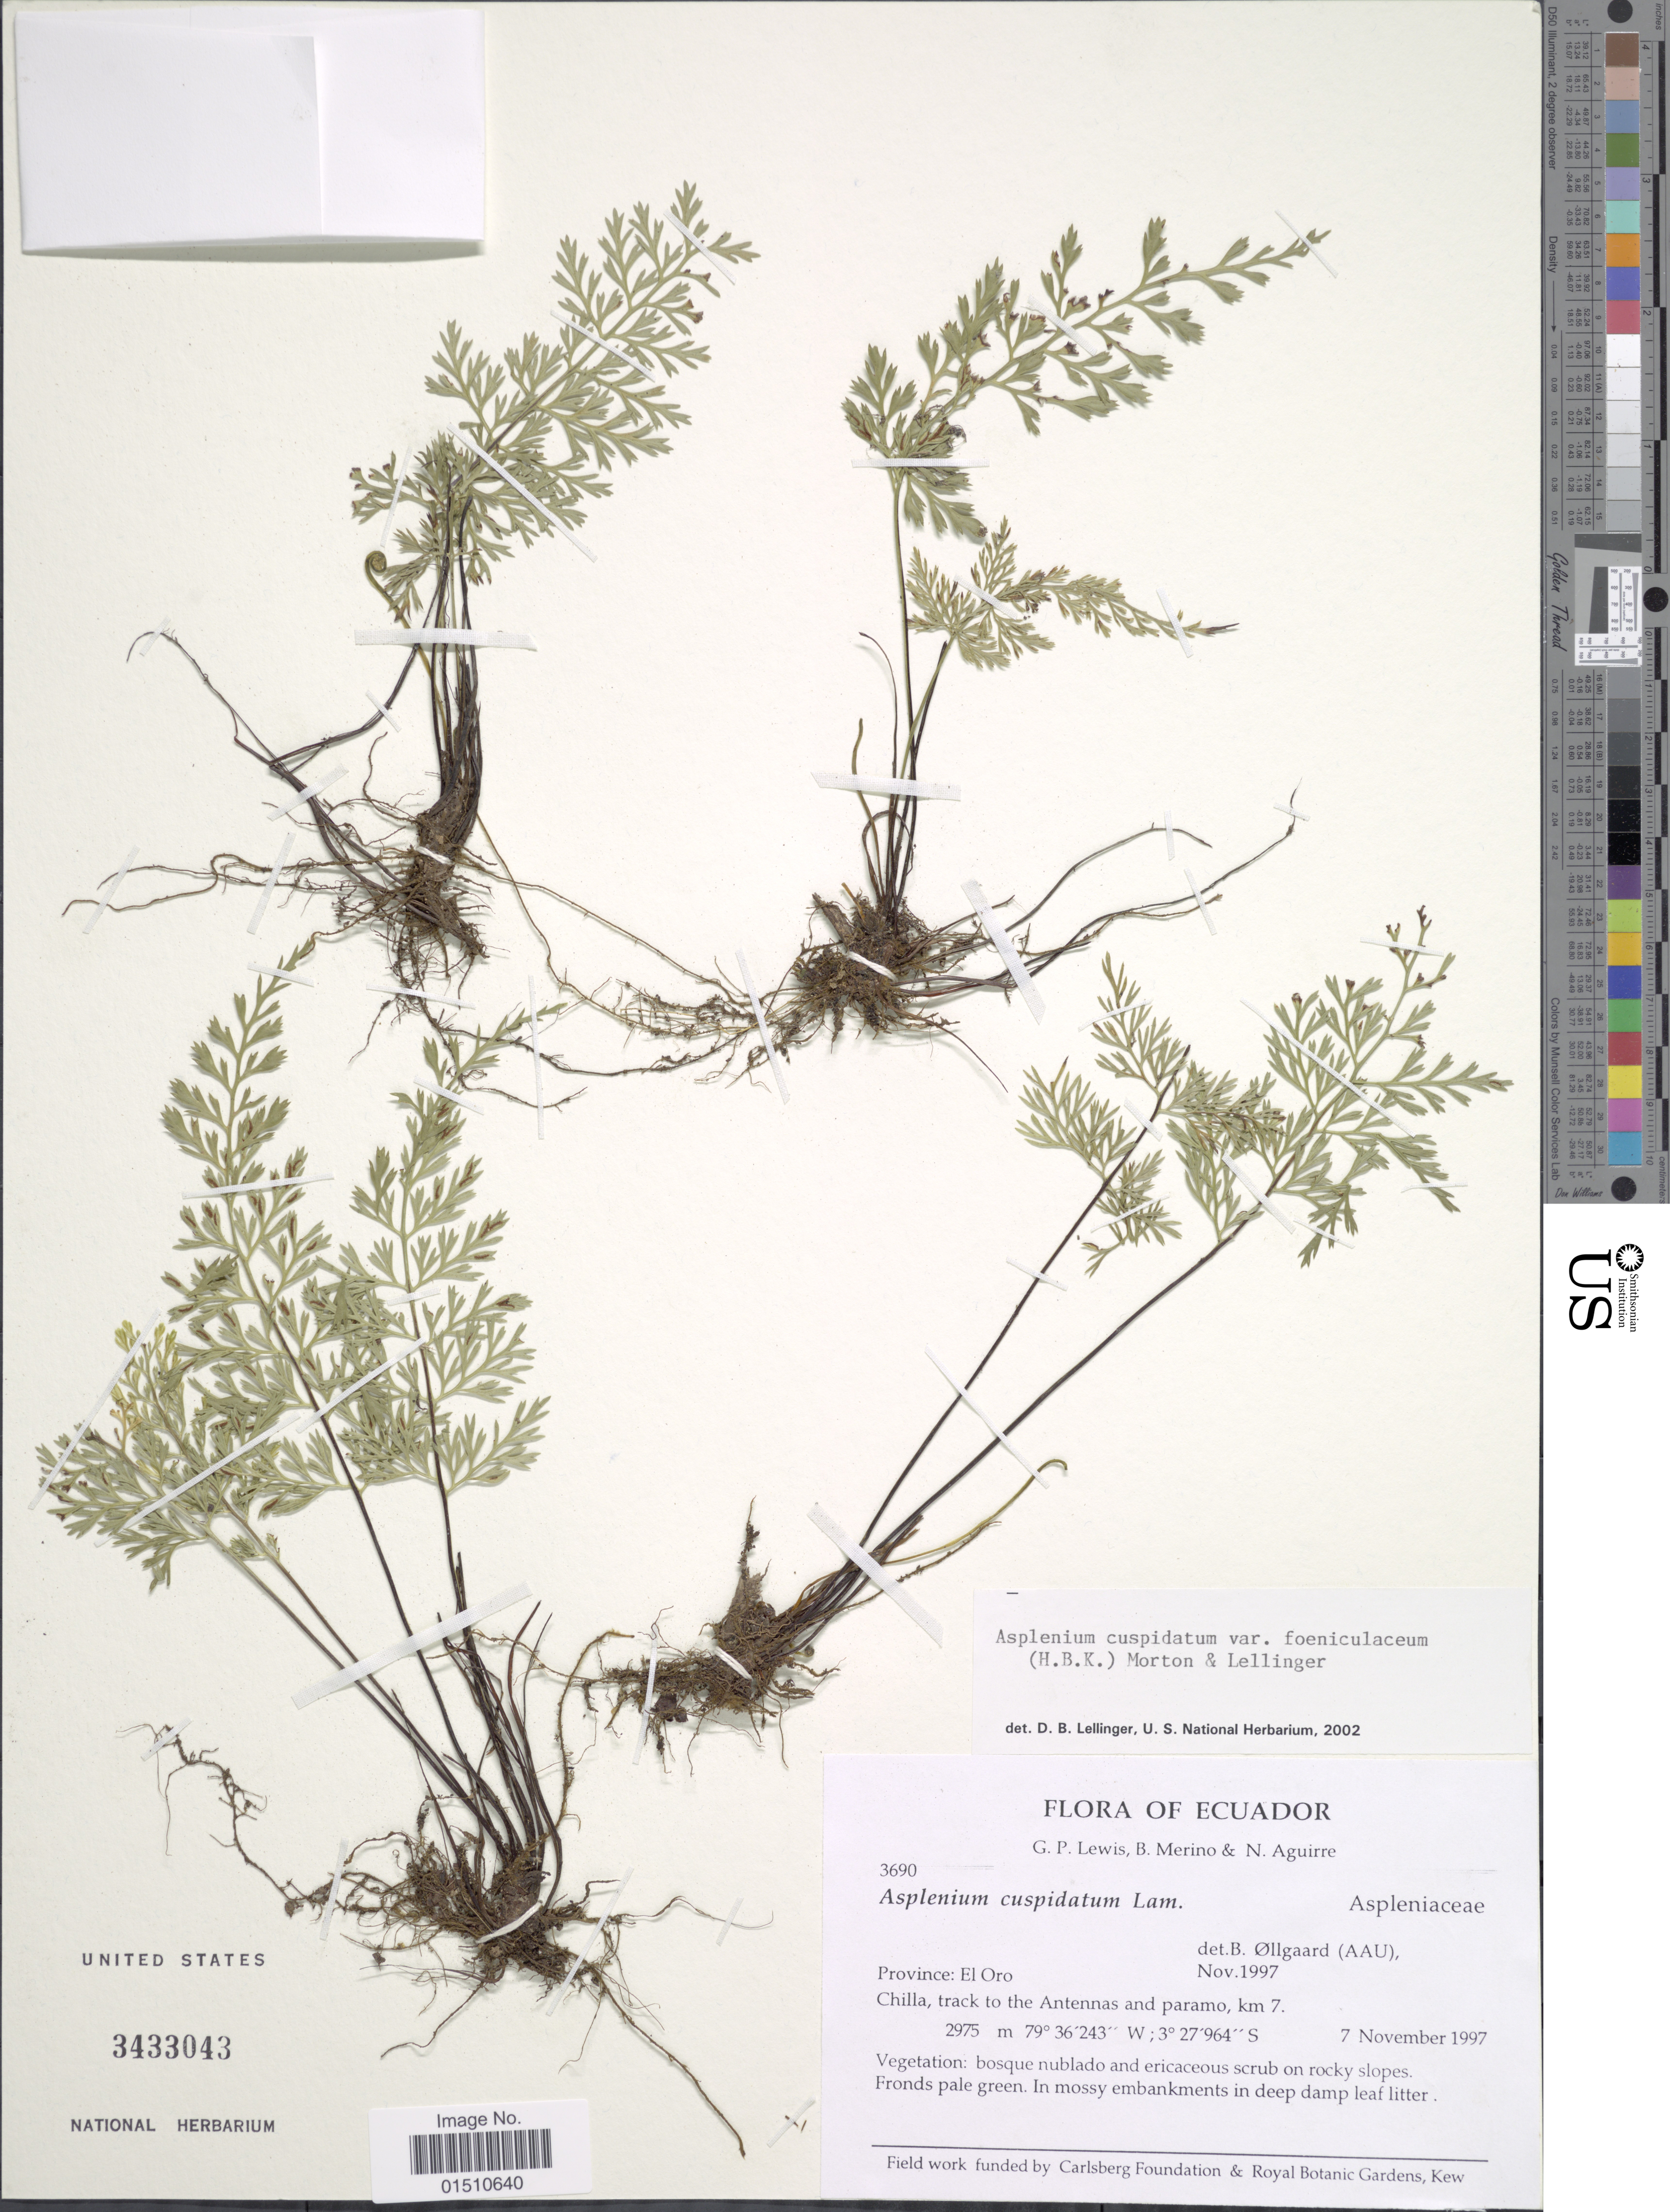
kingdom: Plantae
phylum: Tracheophyta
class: Polypodiopsida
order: Polypodiales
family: Aspleniaceae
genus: Asplenium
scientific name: Asplenium cuspidatum var. foeniculaceum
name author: (Kunth) C.V. Morton & Lellinger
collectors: G. P. Lewis, B. Merino & N. Aguirre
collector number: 3690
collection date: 1997-11-07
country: Ecuador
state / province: El Oro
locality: Ecuador, Chilla, track to the Antennas and paramo, km 7.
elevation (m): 2975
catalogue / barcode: US 3433043